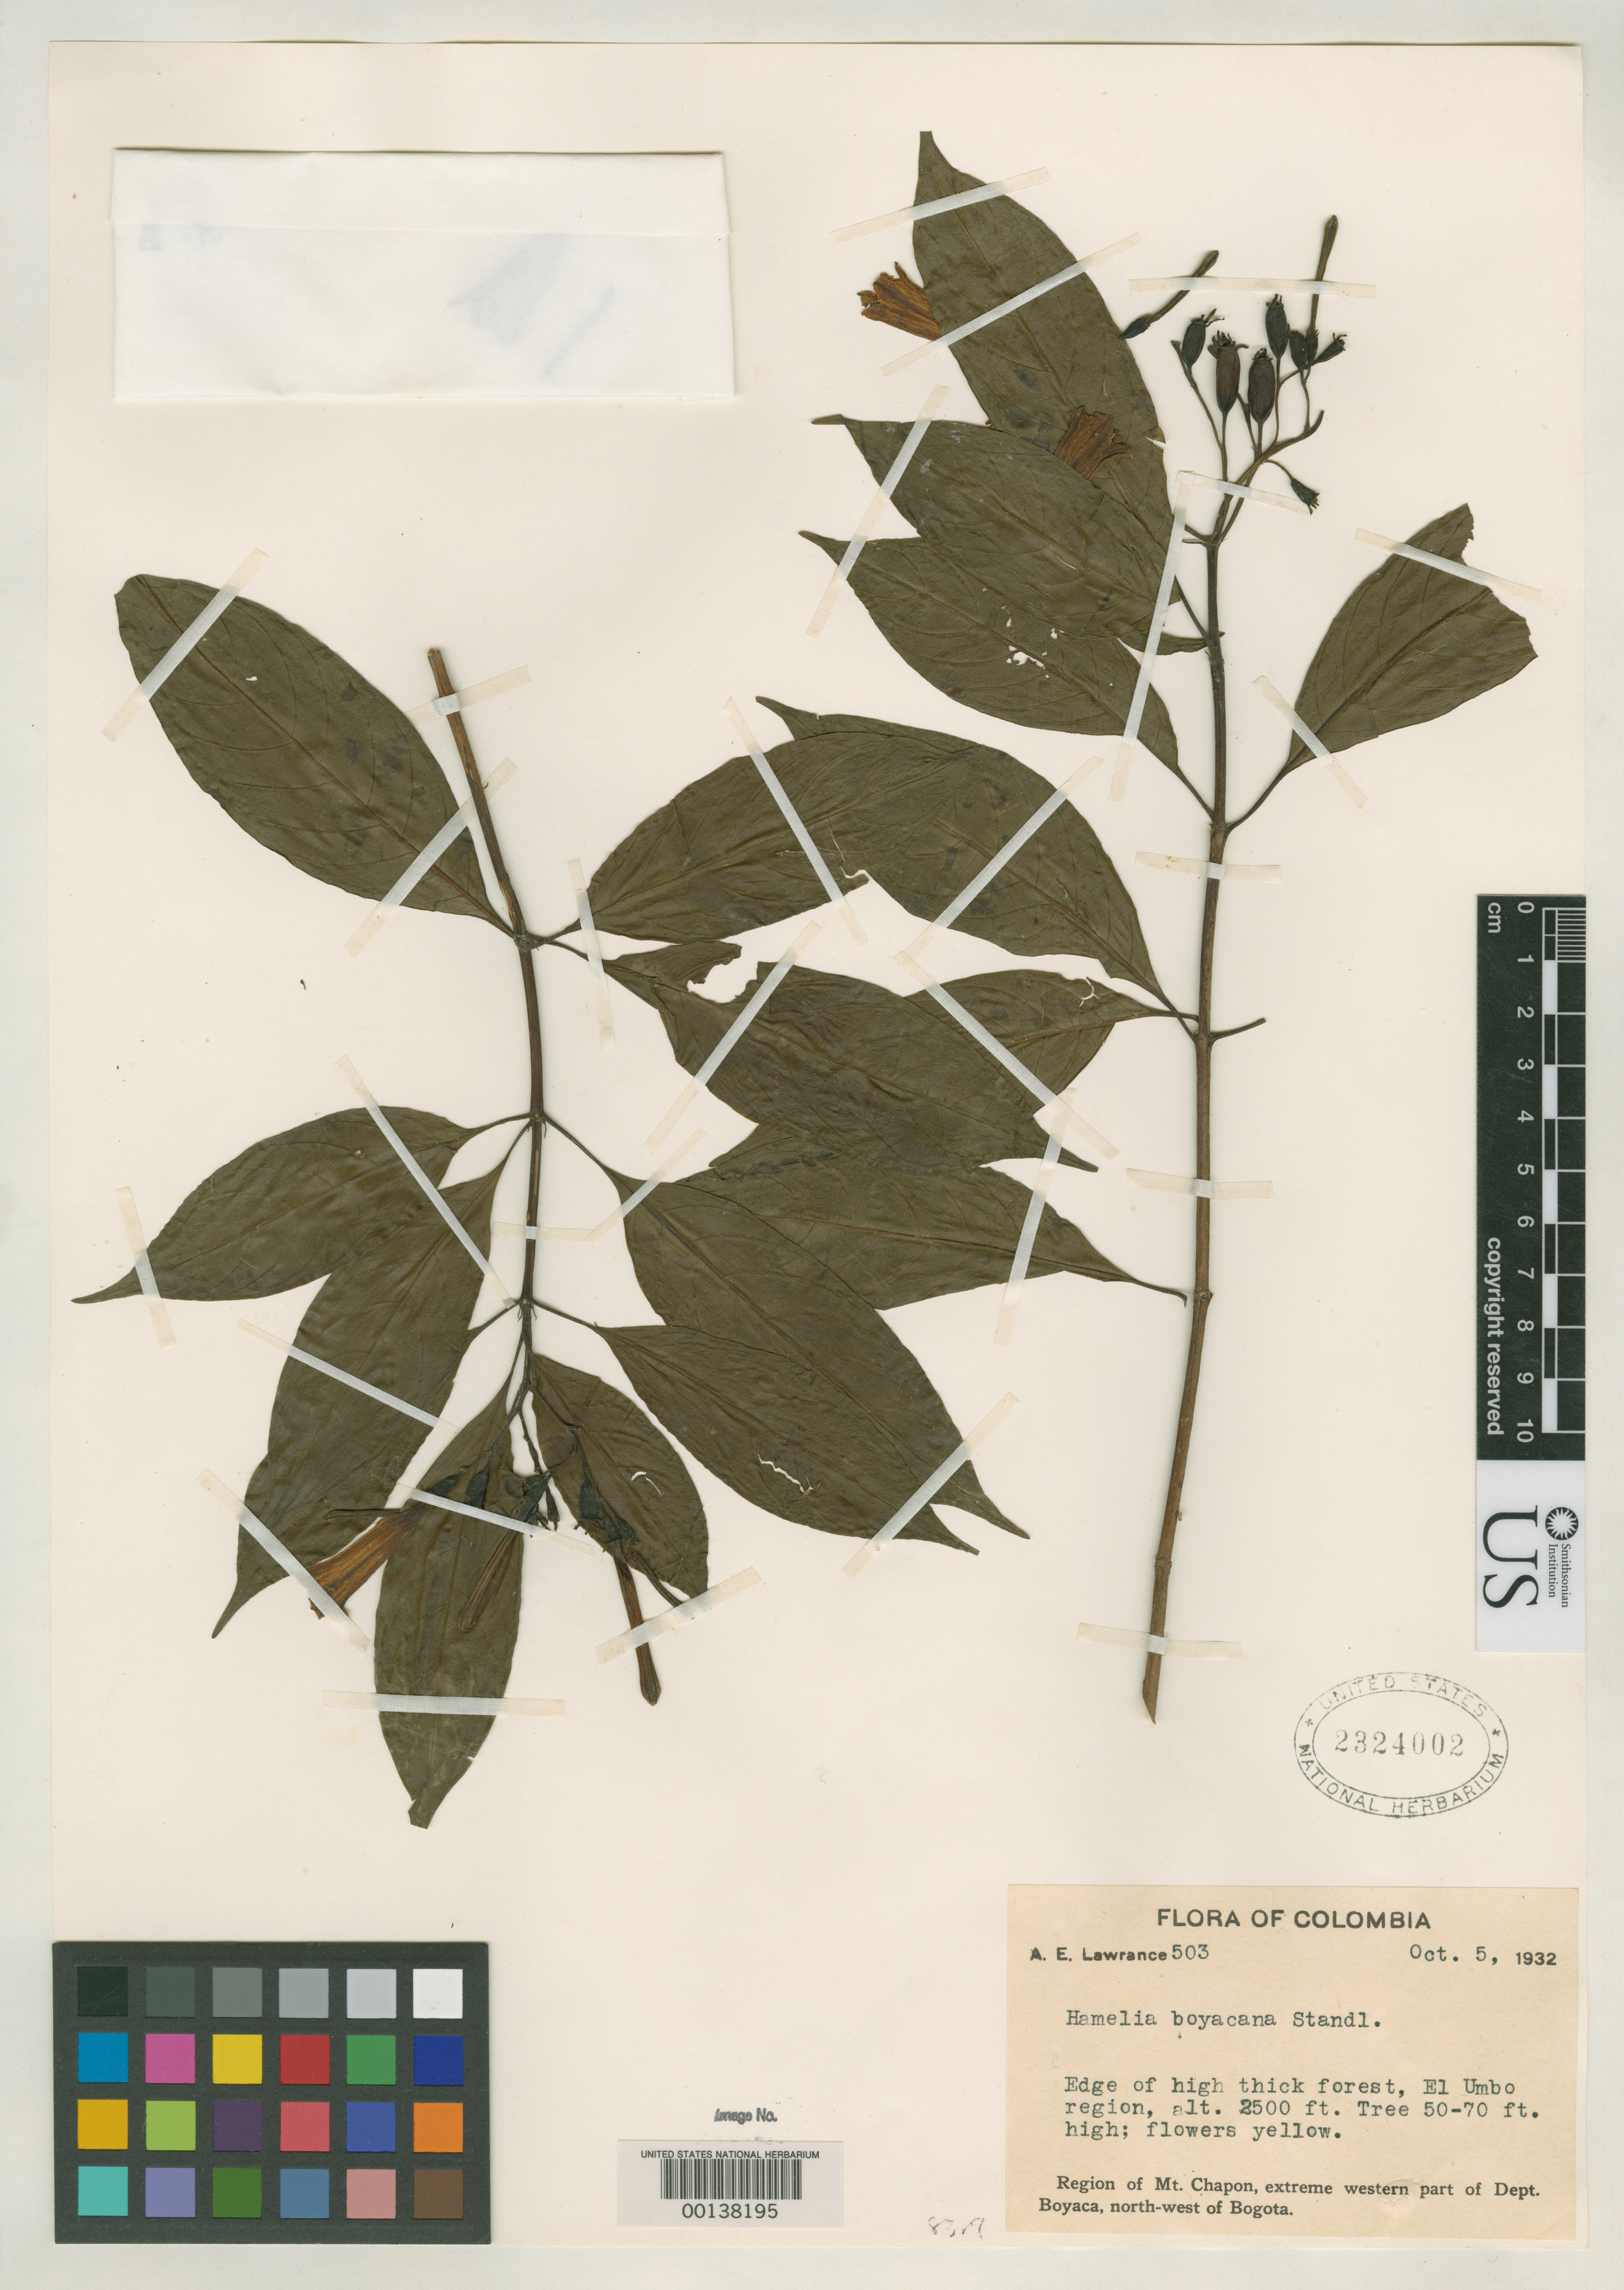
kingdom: Plantae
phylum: Tracheophyta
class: Magnoliopsida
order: Gentianales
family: Rubiaceae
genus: Hamelia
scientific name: Hamelia boyacana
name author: Standl.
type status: Isotype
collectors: A. Lawrance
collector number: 503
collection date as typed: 05 Oct 1932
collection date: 1932-10-05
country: Colombia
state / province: Boyacá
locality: El HUmbo.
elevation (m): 750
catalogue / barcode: US 2324002